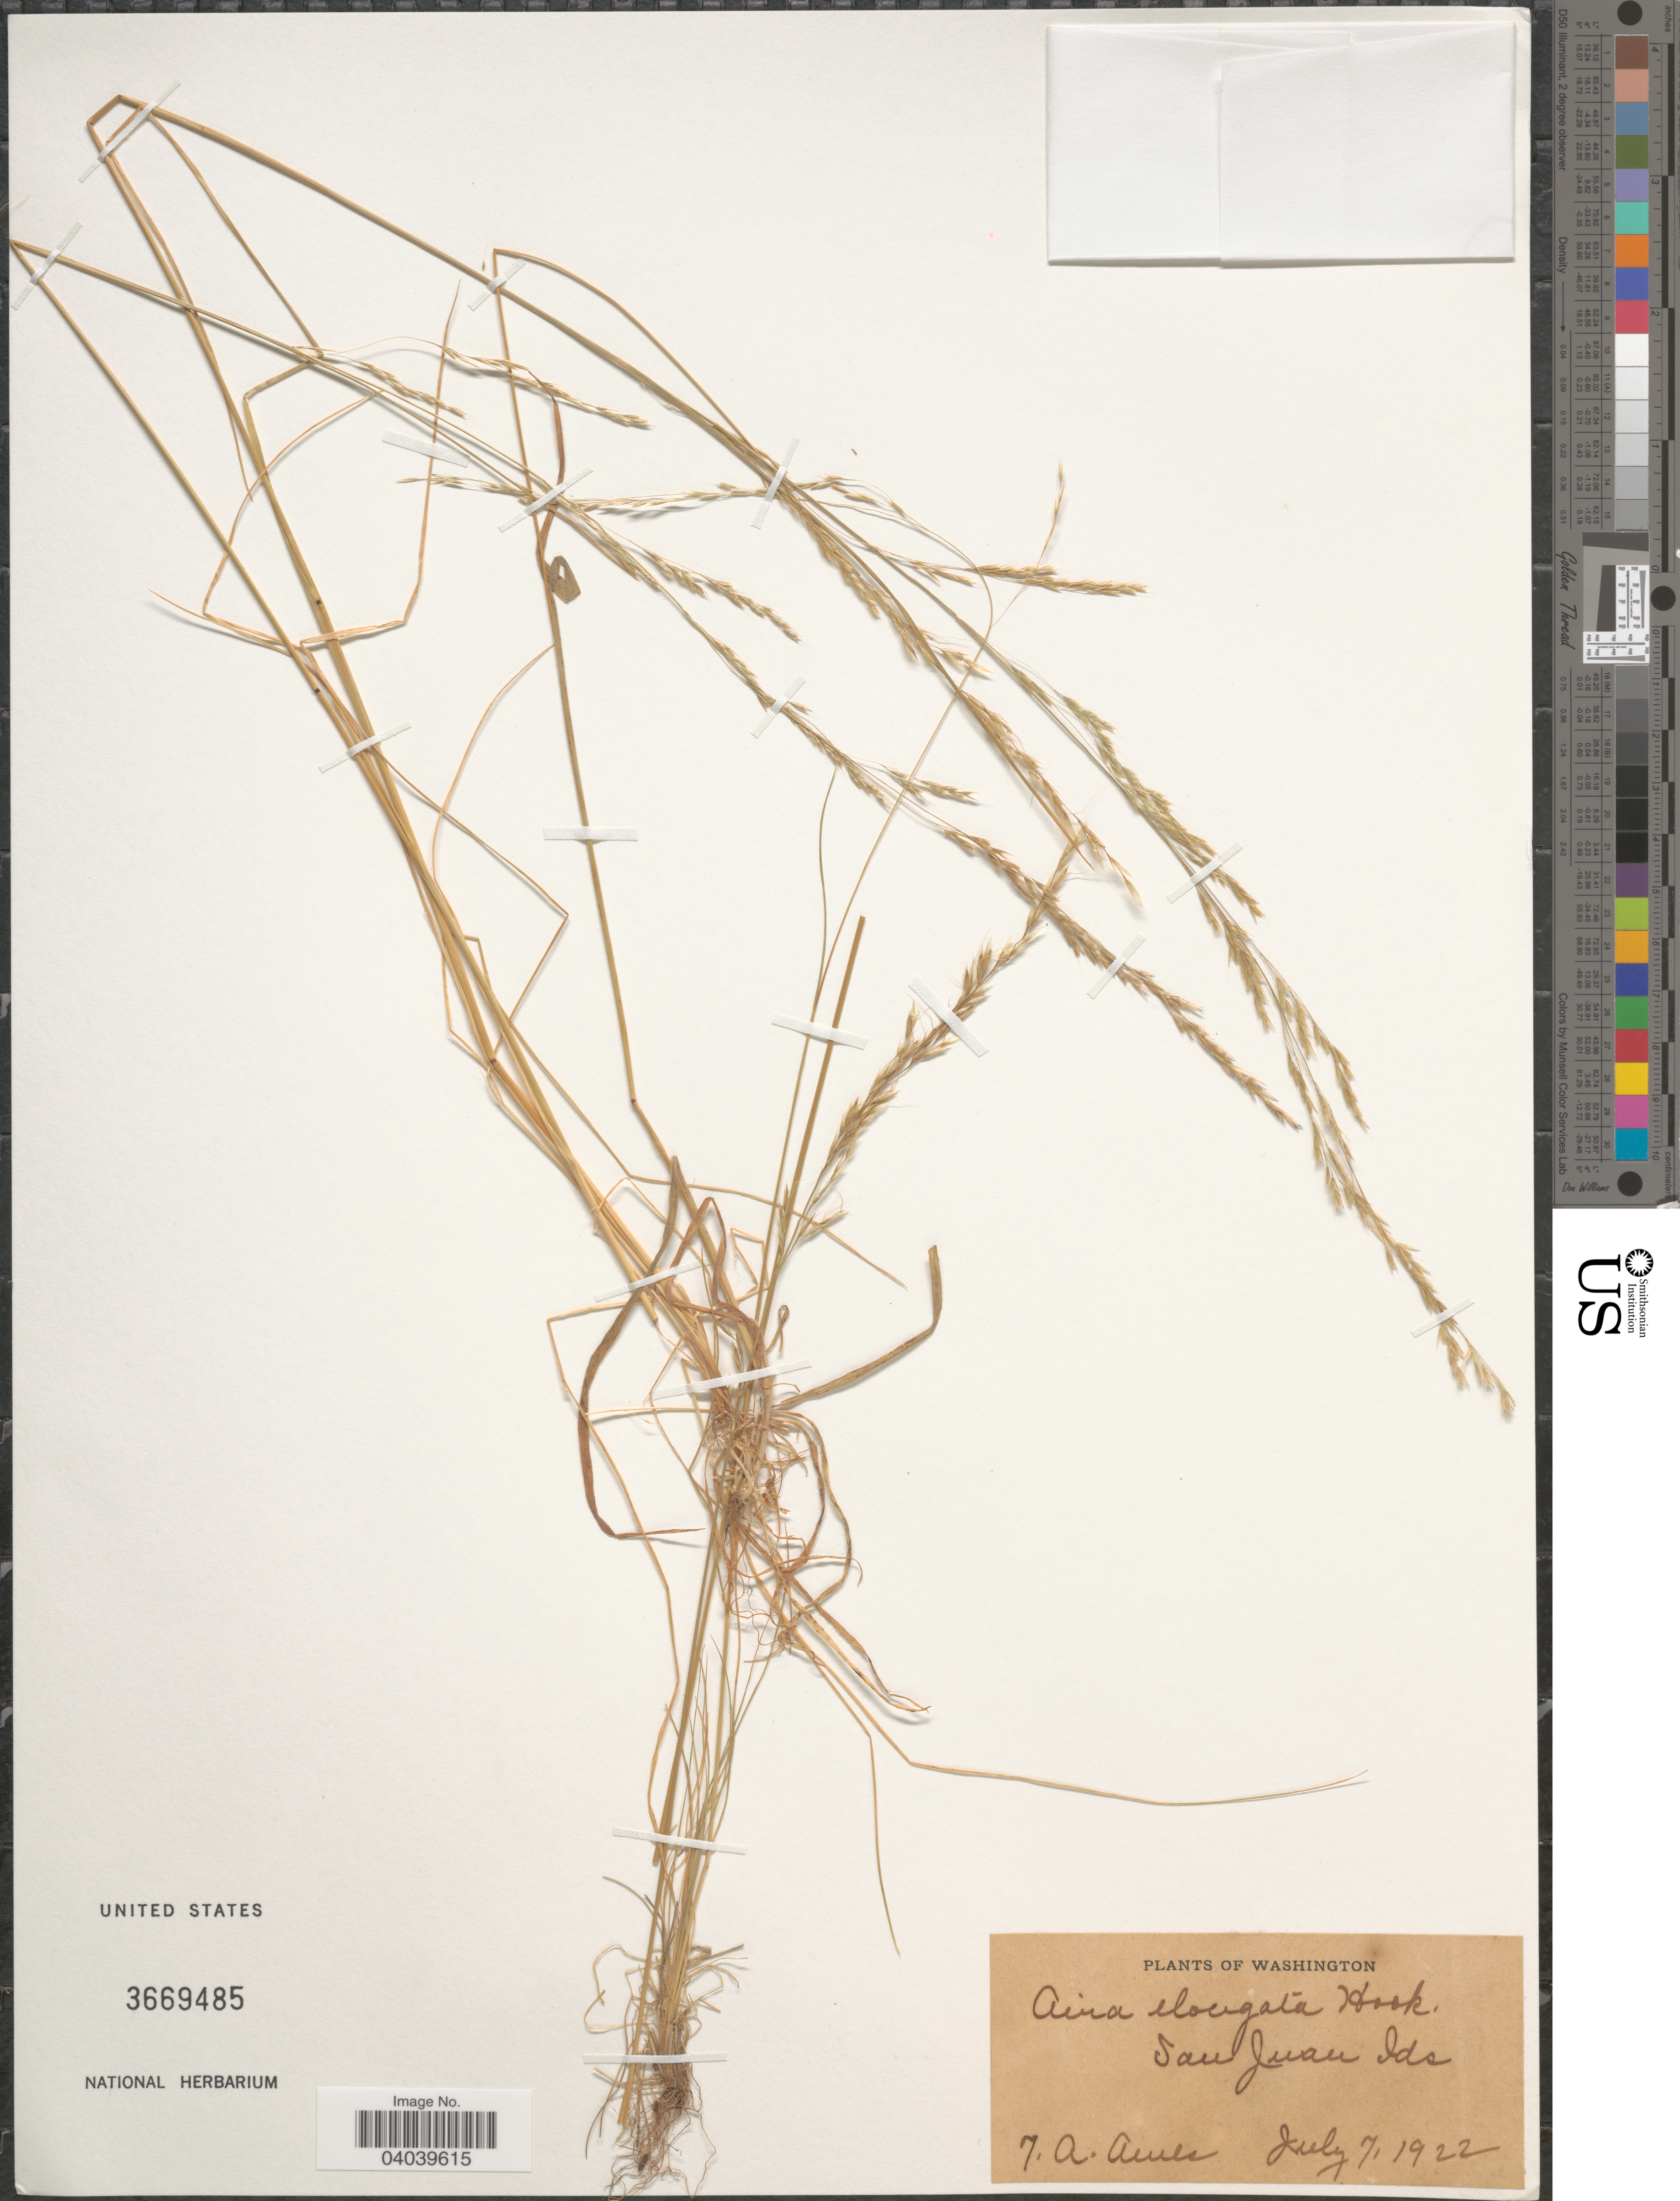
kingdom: Plantae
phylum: Tracheophyta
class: Liliopsida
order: Poales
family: Poaceae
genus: Deschampsia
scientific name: Deschampsia elongata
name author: (Hook.) Munro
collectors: A. Ames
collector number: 7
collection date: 1922-07-07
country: United States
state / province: Washington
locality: San Juan Ids.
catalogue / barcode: US 3669485